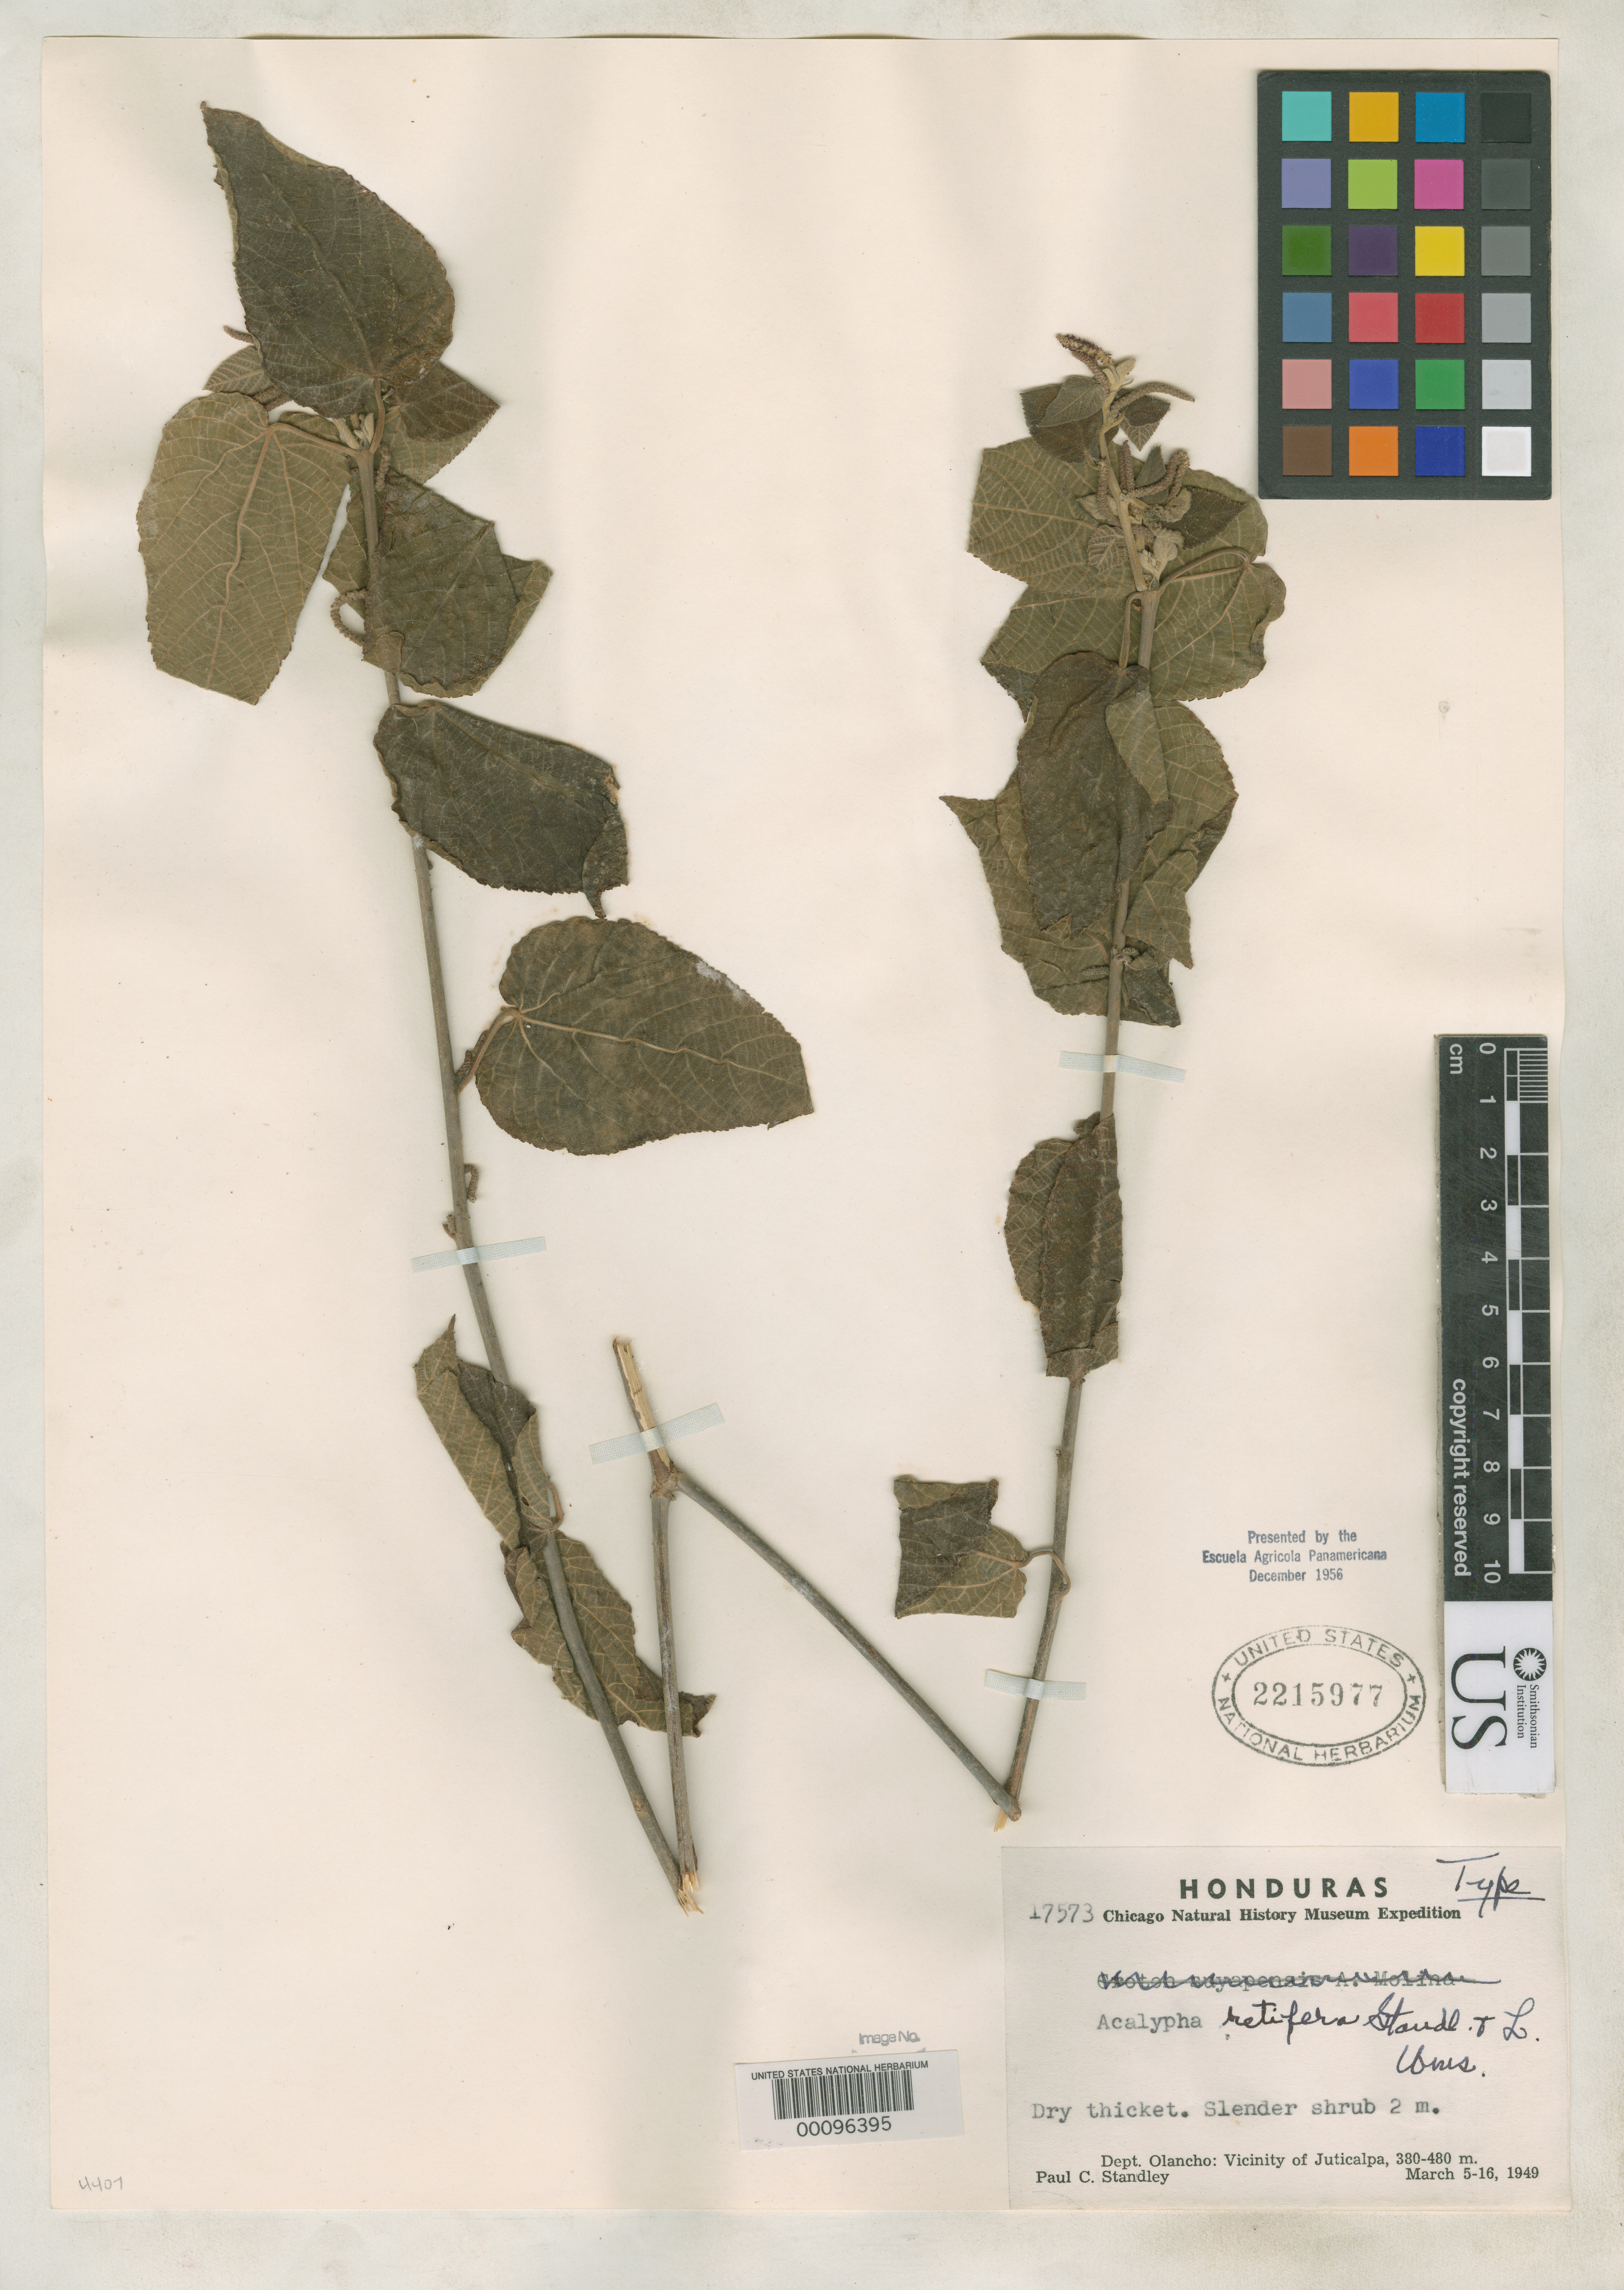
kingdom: Plantae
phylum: Tracheophyta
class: Magnoliopsida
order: Malpighiales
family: Euphorbiaceae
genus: Acalypha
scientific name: Acalypha retifera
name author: Standl. & L.O. Williams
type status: Holotype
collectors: P. C. Standley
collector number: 17573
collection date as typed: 05 Mar 1949 to 16 Mar 1949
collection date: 1949-03-05/1949-03-16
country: Honduras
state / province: Olancho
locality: Cerca de Juticalpa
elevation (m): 400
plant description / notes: "Presented by the Escuela Agricola Panamericana December 1956." Holotype, transferred from EAP to US (see Dorr et al. 2009, Taxon 58: 993-1001).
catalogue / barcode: US 2215977